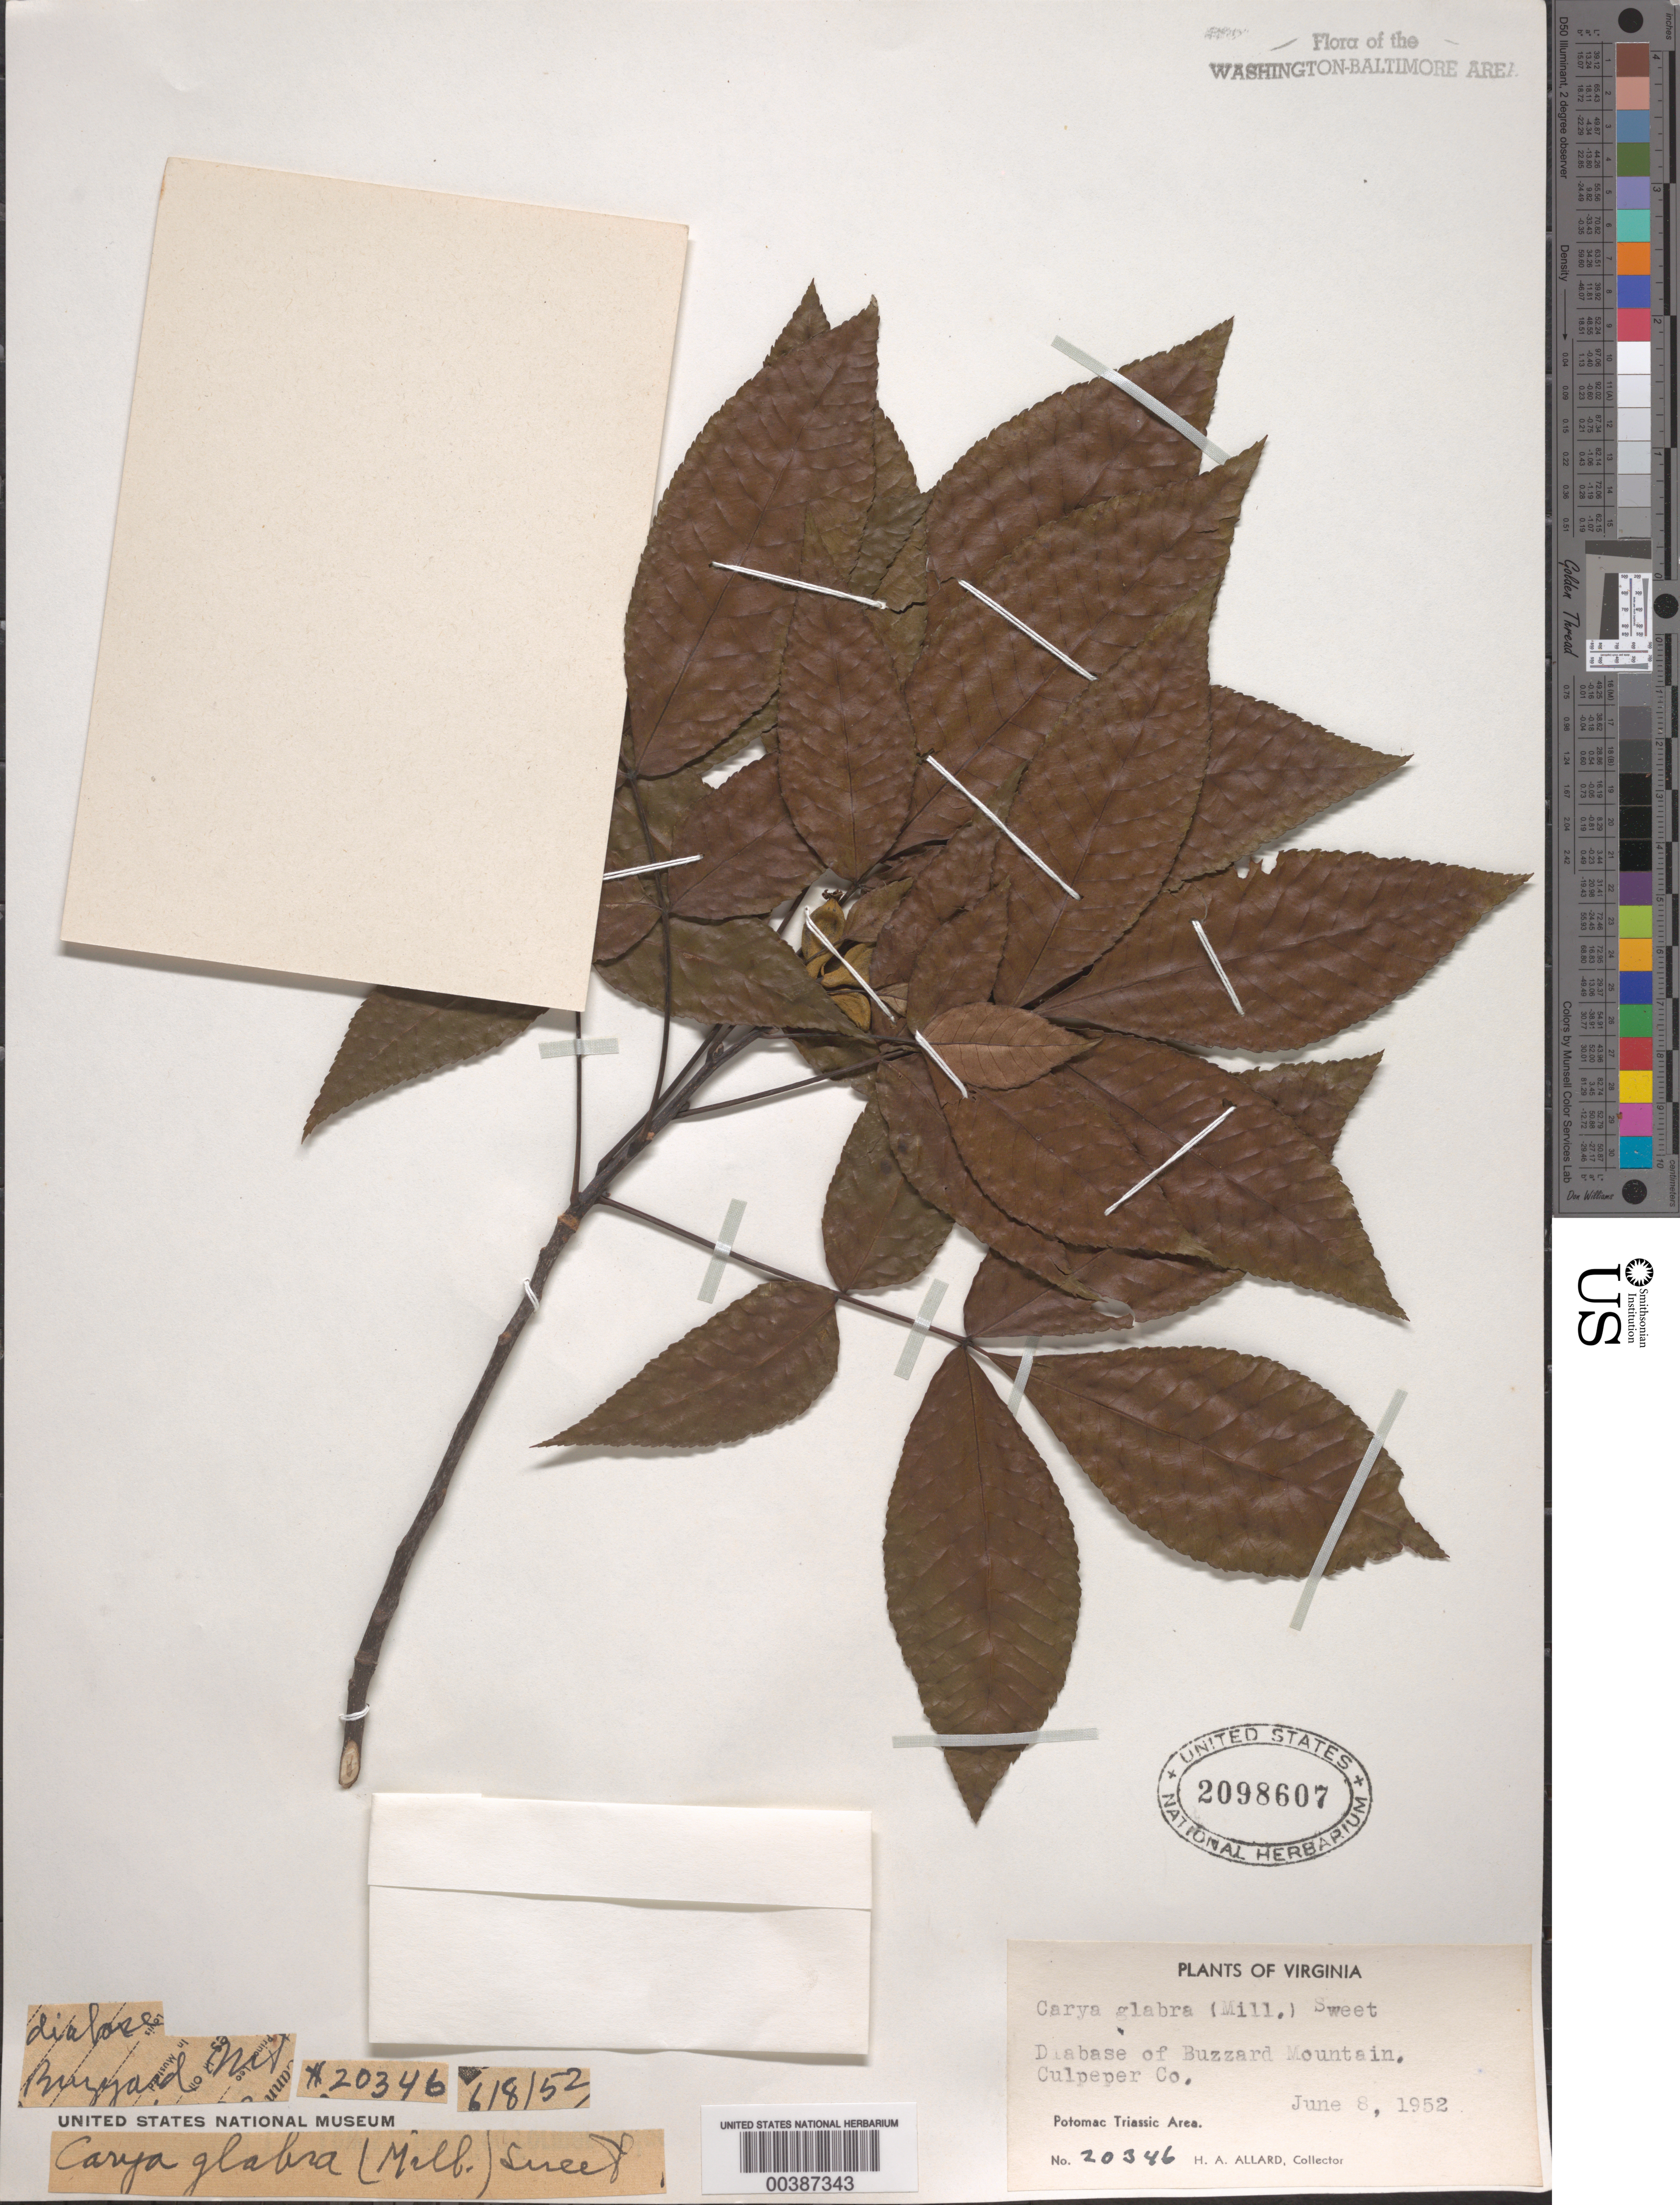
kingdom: Plantae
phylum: Tracheophyta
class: Magnoliopsida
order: Fagales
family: Juglandaceae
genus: Carya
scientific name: Carya glabra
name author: (Mill.) Sweet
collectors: H. A. Allard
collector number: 20346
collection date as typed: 08 Jun 1952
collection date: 1952-06-08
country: United States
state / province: Virginia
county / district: Culpeper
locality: Buzzard Mountain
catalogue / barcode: US 2098607